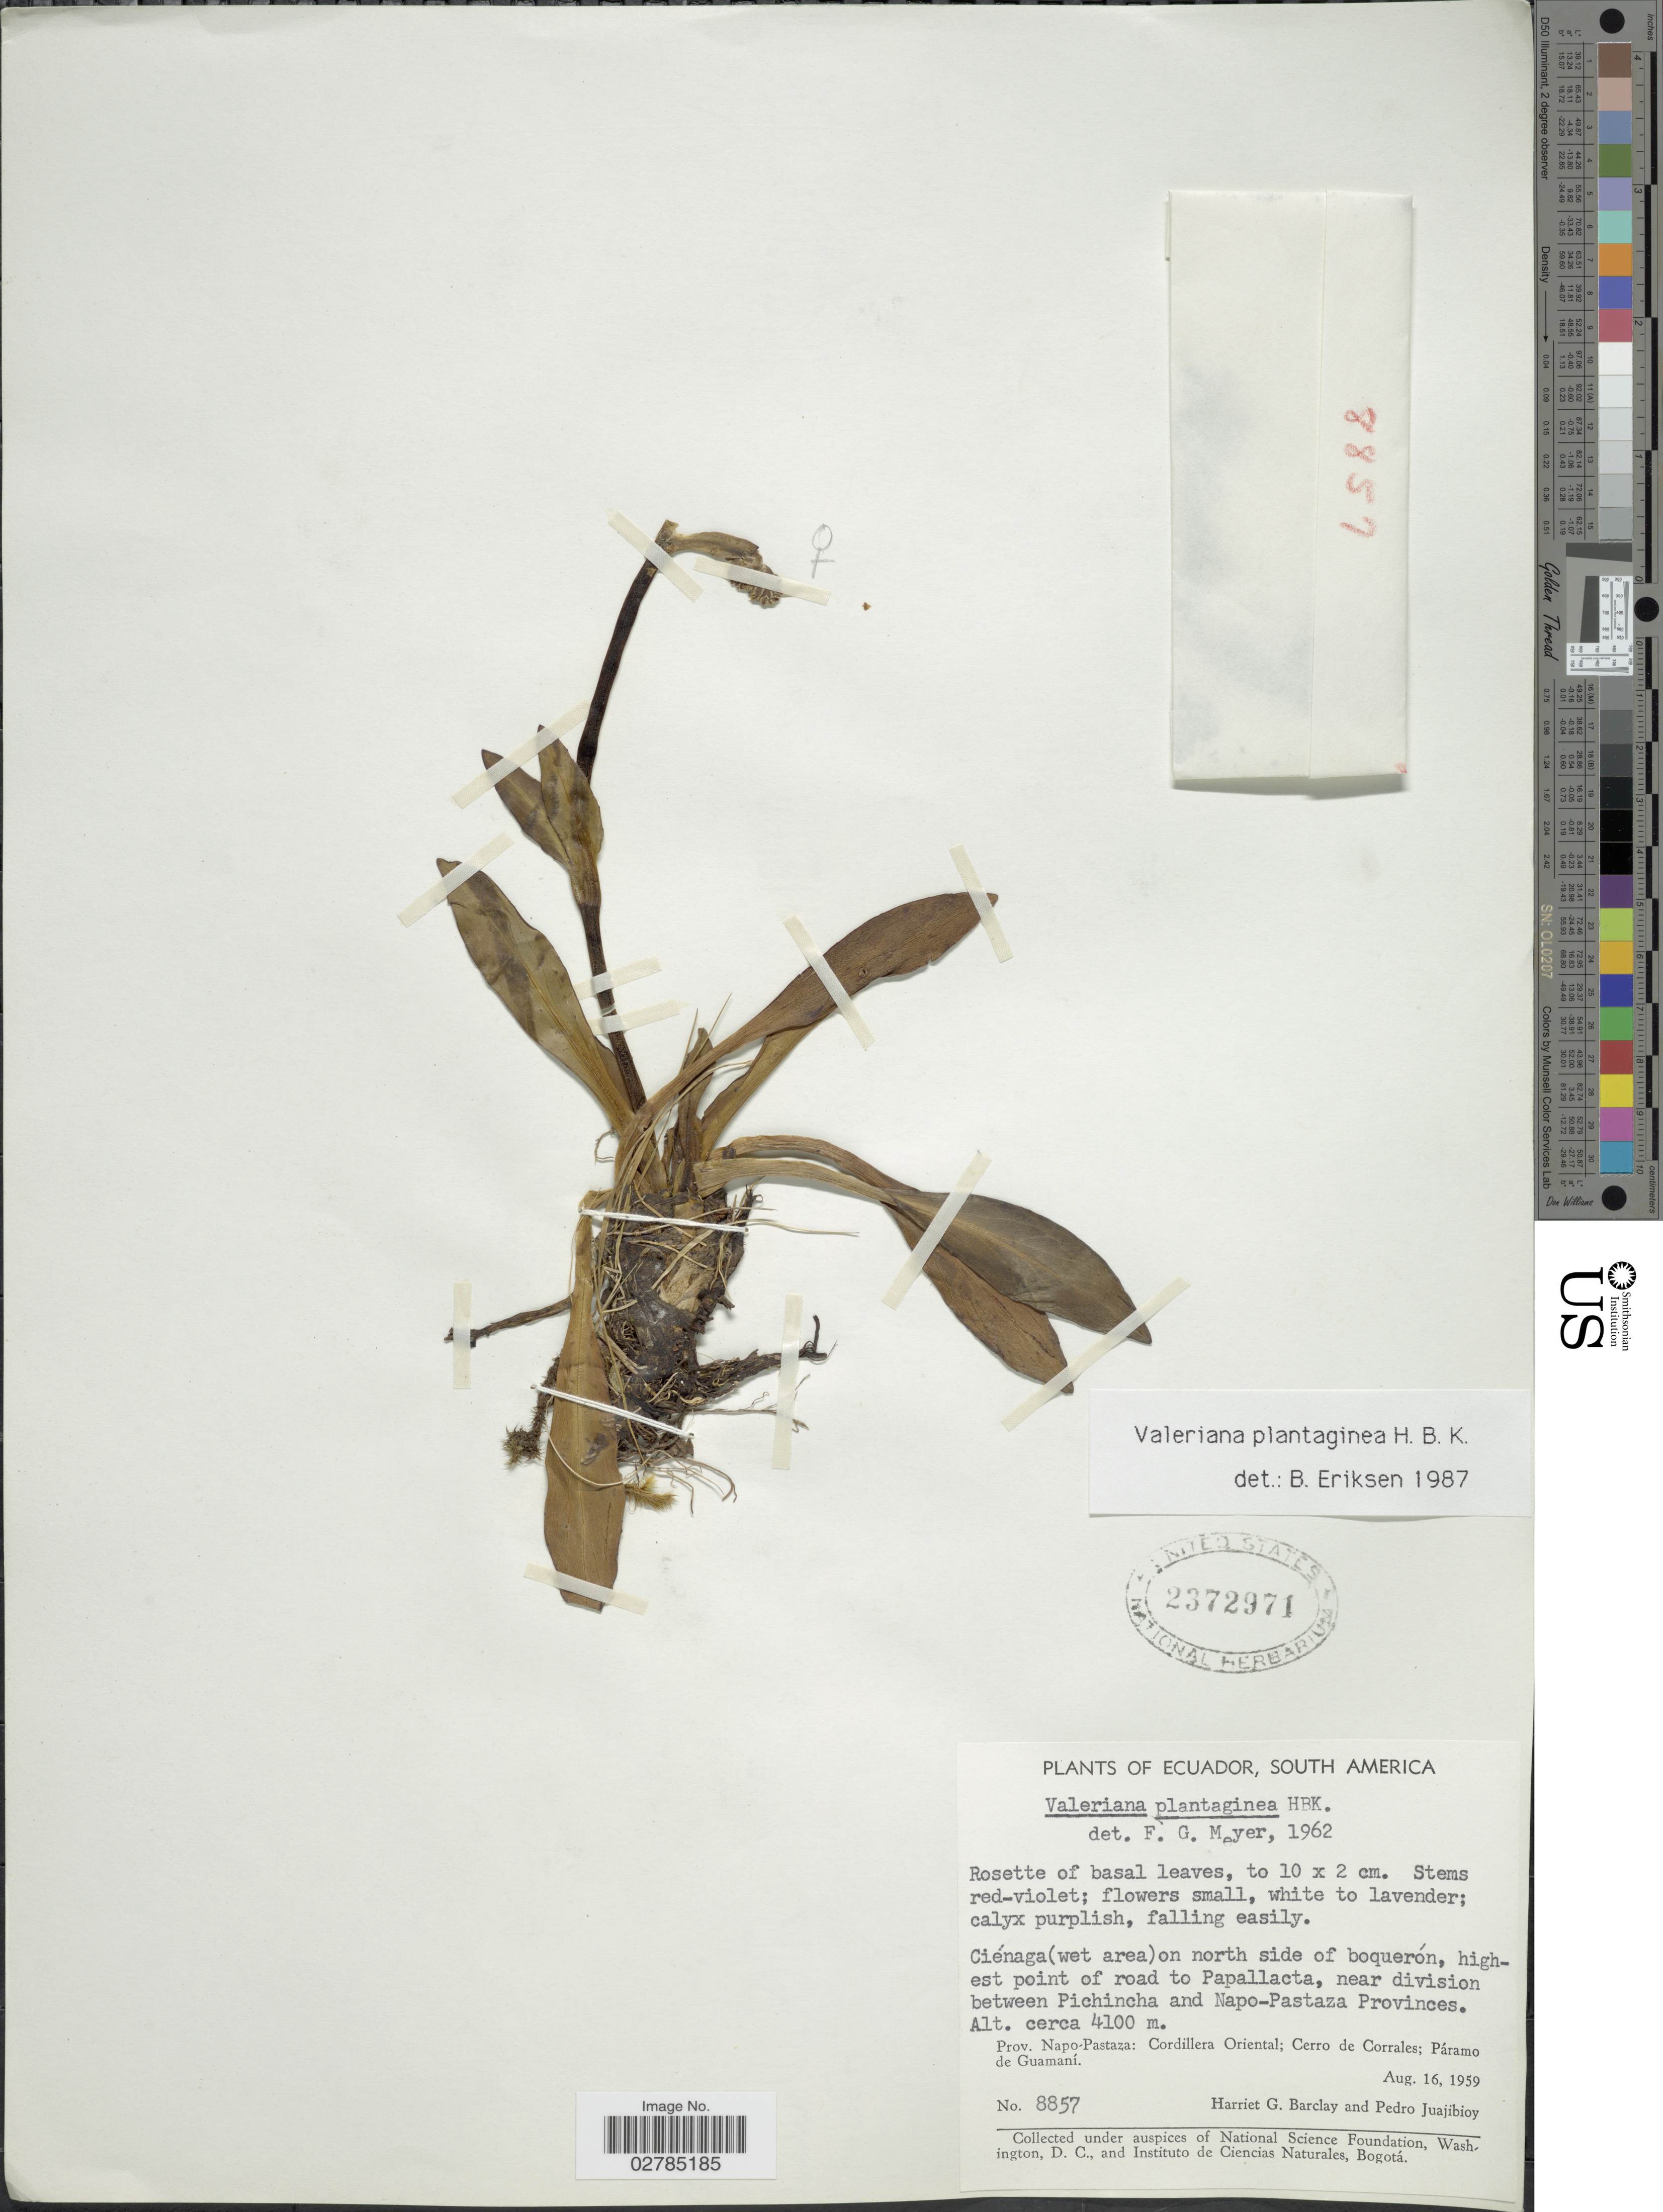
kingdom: Plantae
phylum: Tracheophyta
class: Magnoliopsida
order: Dipsacales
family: Caprifoliaceae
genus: Valeriana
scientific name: Valeriana plantaginea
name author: Kunth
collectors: H. G. Barclay & P. Juajibioy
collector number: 8857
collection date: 1959-08-16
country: Ecuador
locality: Ciénaga (wet area) on north side of boquerón, highest point of road to Papallacta, near division between Pichincha and Napo-Pastaza Provinces. Cordillera Oriental: Cerro de Corrales; Páramo de Guamaní.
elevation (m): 4100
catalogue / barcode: US 2372971